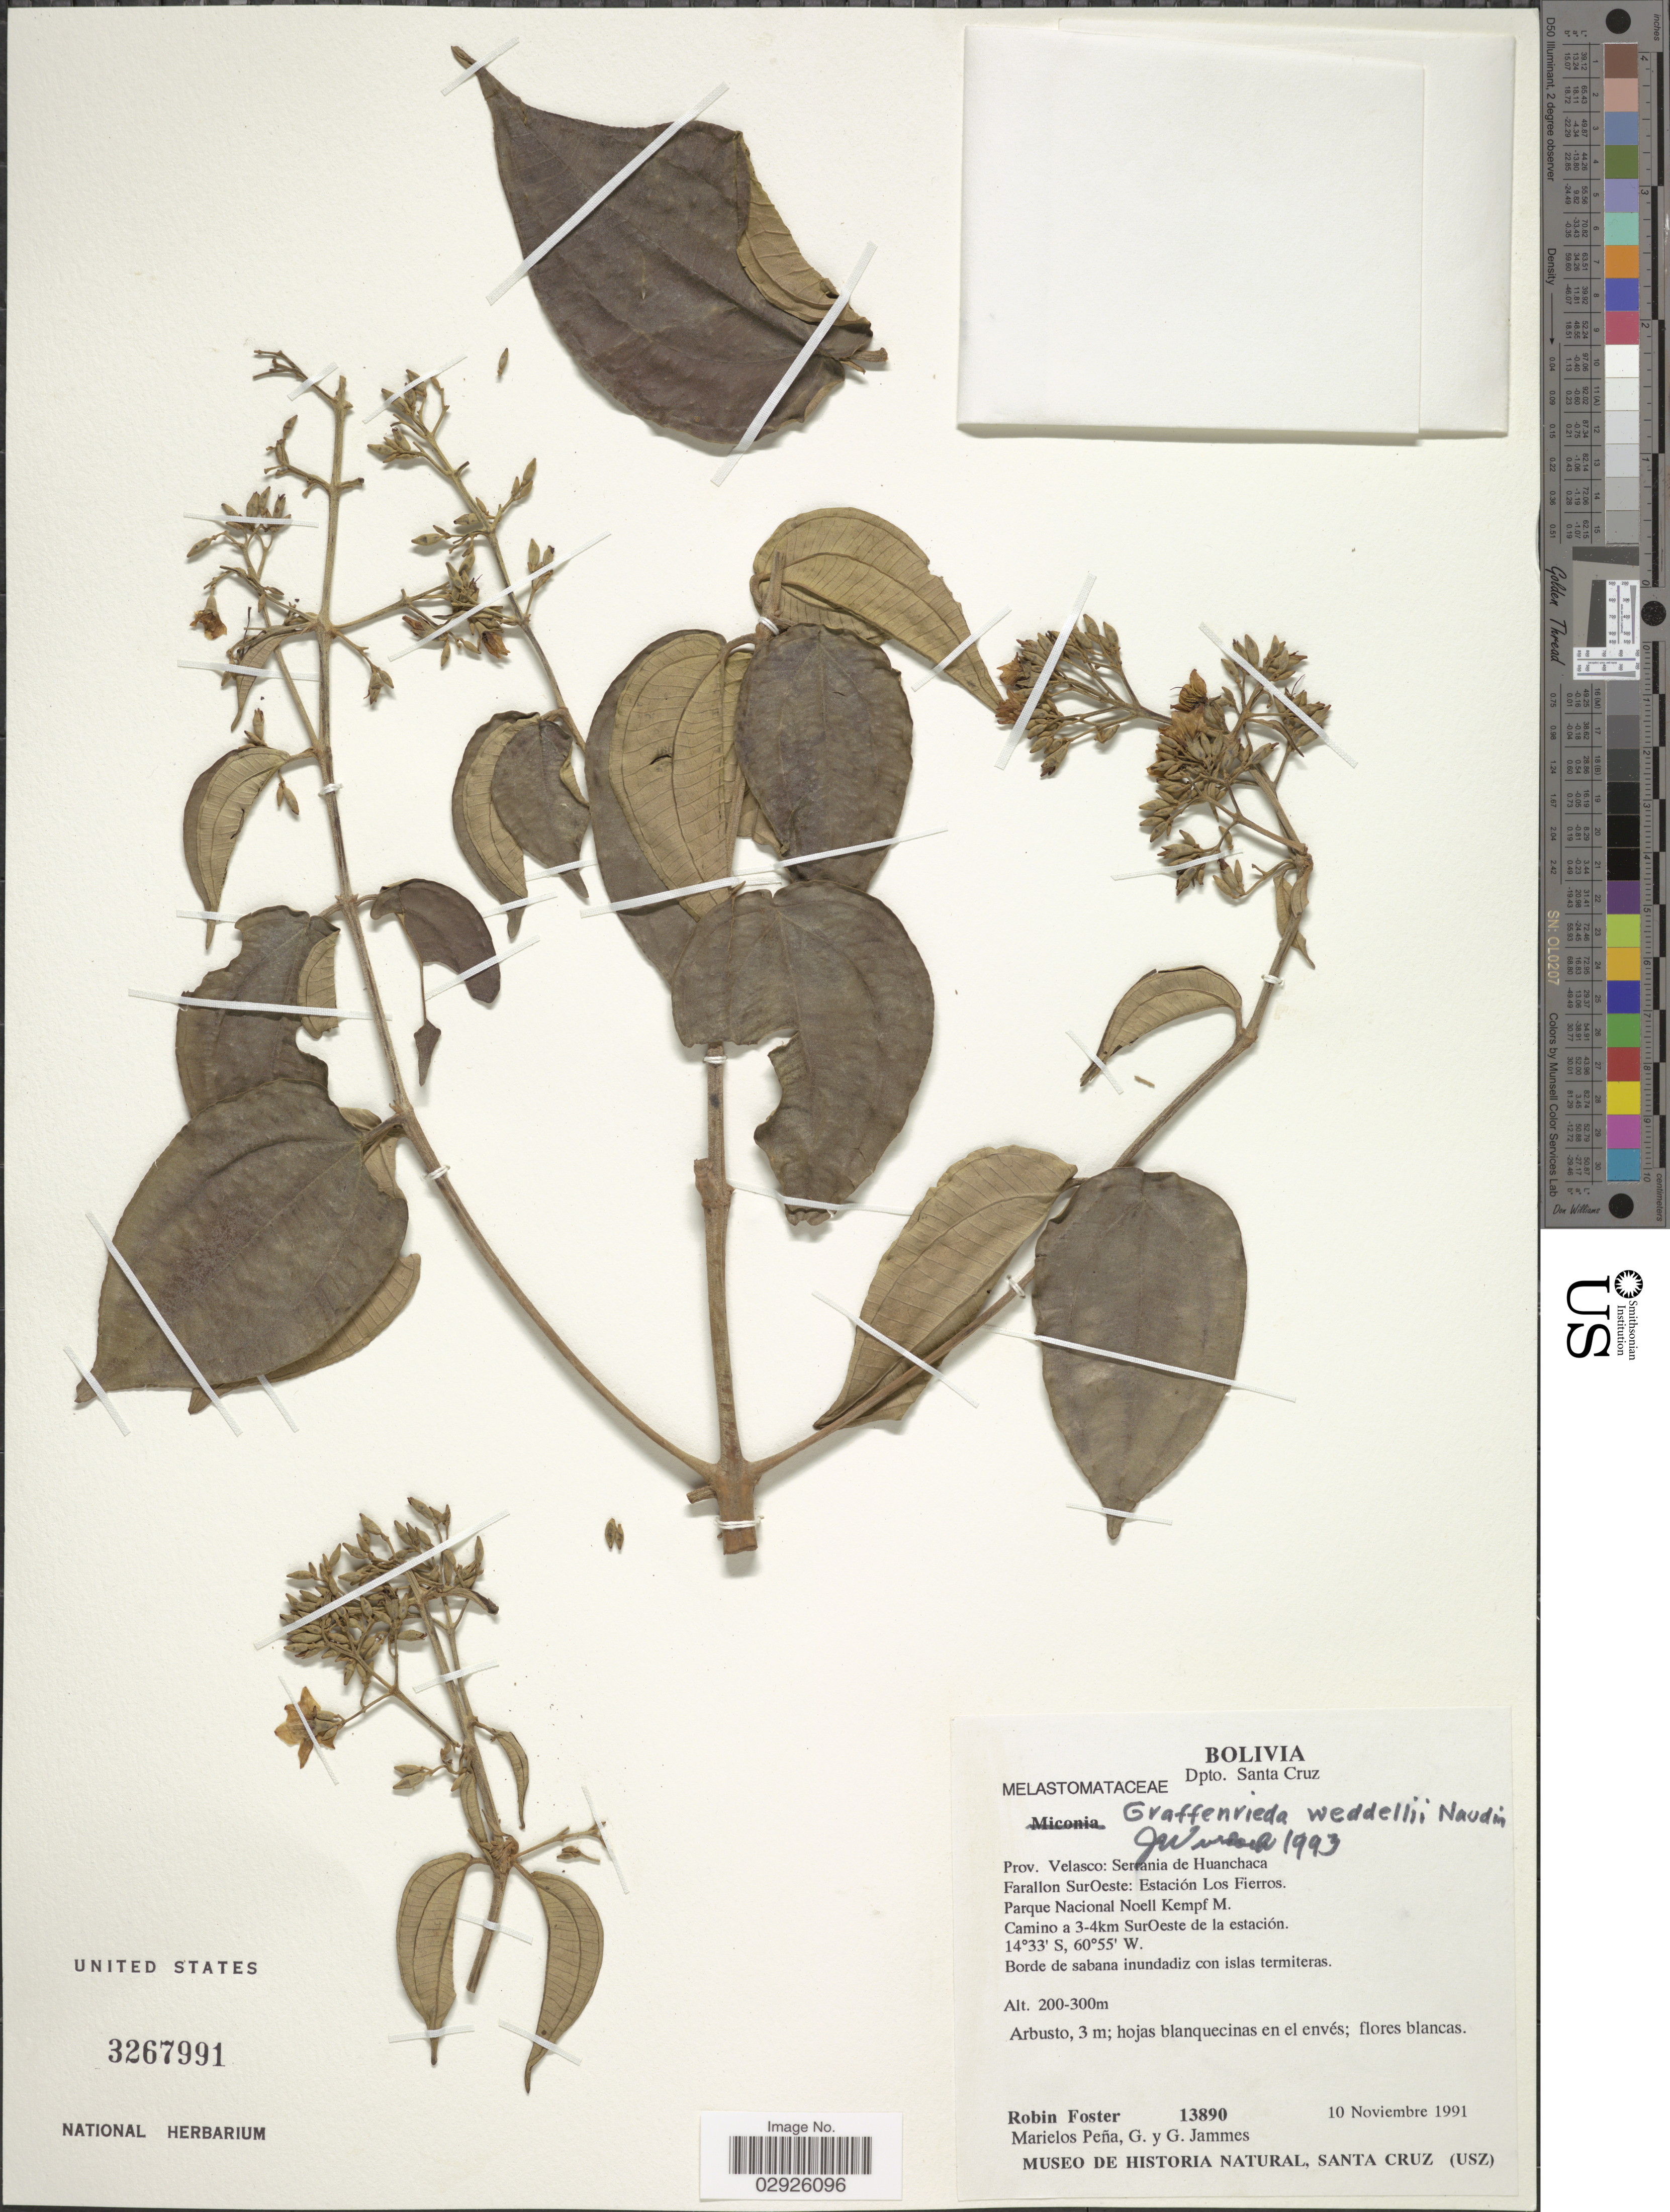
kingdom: Plantae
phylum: Tracheophyta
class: Magnoliopsida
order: Myrtales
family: Melastomataceae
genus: Graffenrieda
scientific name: Graffenrieda weddellii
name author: Naudin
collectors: R. B. Foster, G. Marielos Pena & G. Jammes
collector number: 13890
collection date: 1991-11-10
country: Bolivia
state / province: Santa Cruz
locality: Dpto. Santa Cruz. Prov. Velasco: Serrania de Huanchaca. Farallon SurOeste: Estación Los Fierros. Parque Nacional Noell Kempf M. Camino a 3-4 km SurOeste de la estación.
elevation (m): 200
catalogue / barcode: US 3267991